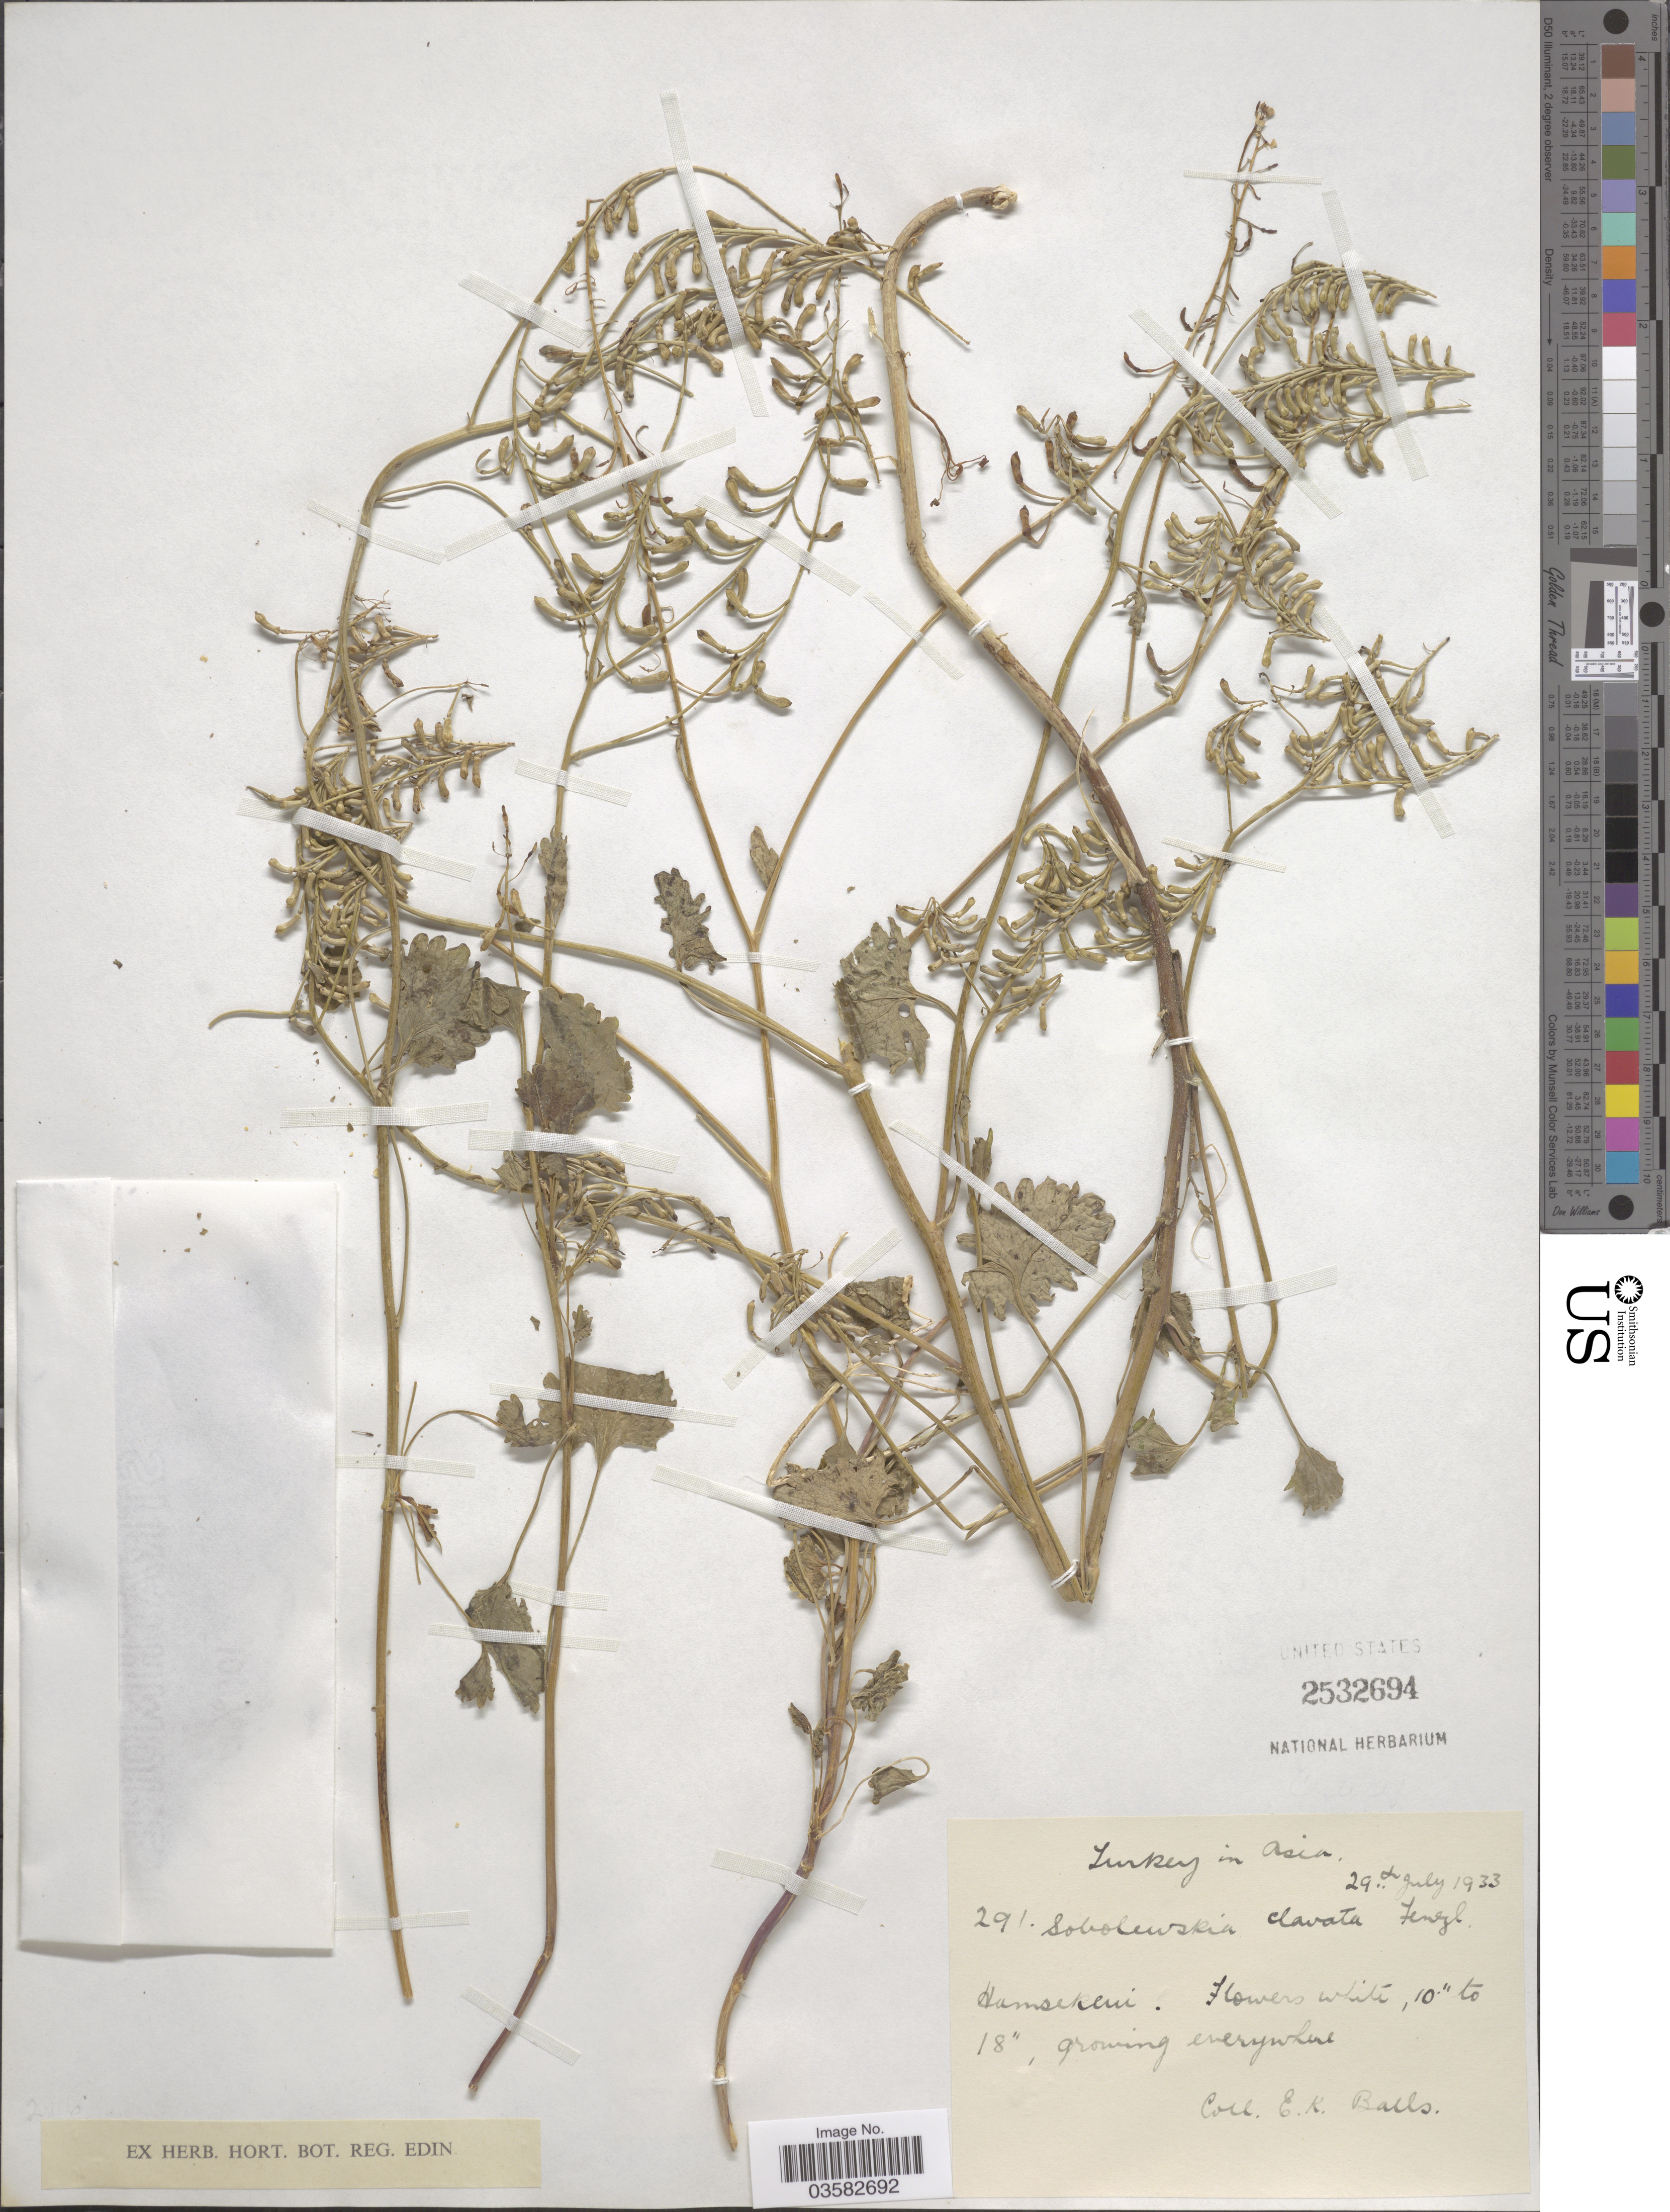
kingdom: Plantae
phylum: Tracheophyta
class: Magnoliopsida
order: Brassicales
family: Brassicaceae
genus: Sobolewskia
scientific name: Sobolewskia clavata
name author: Fenzl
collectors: E. K. Balls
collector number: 291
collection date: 1933-07-29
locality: Asia. Hamsekeui [interpreted].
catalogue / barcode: US 2532694